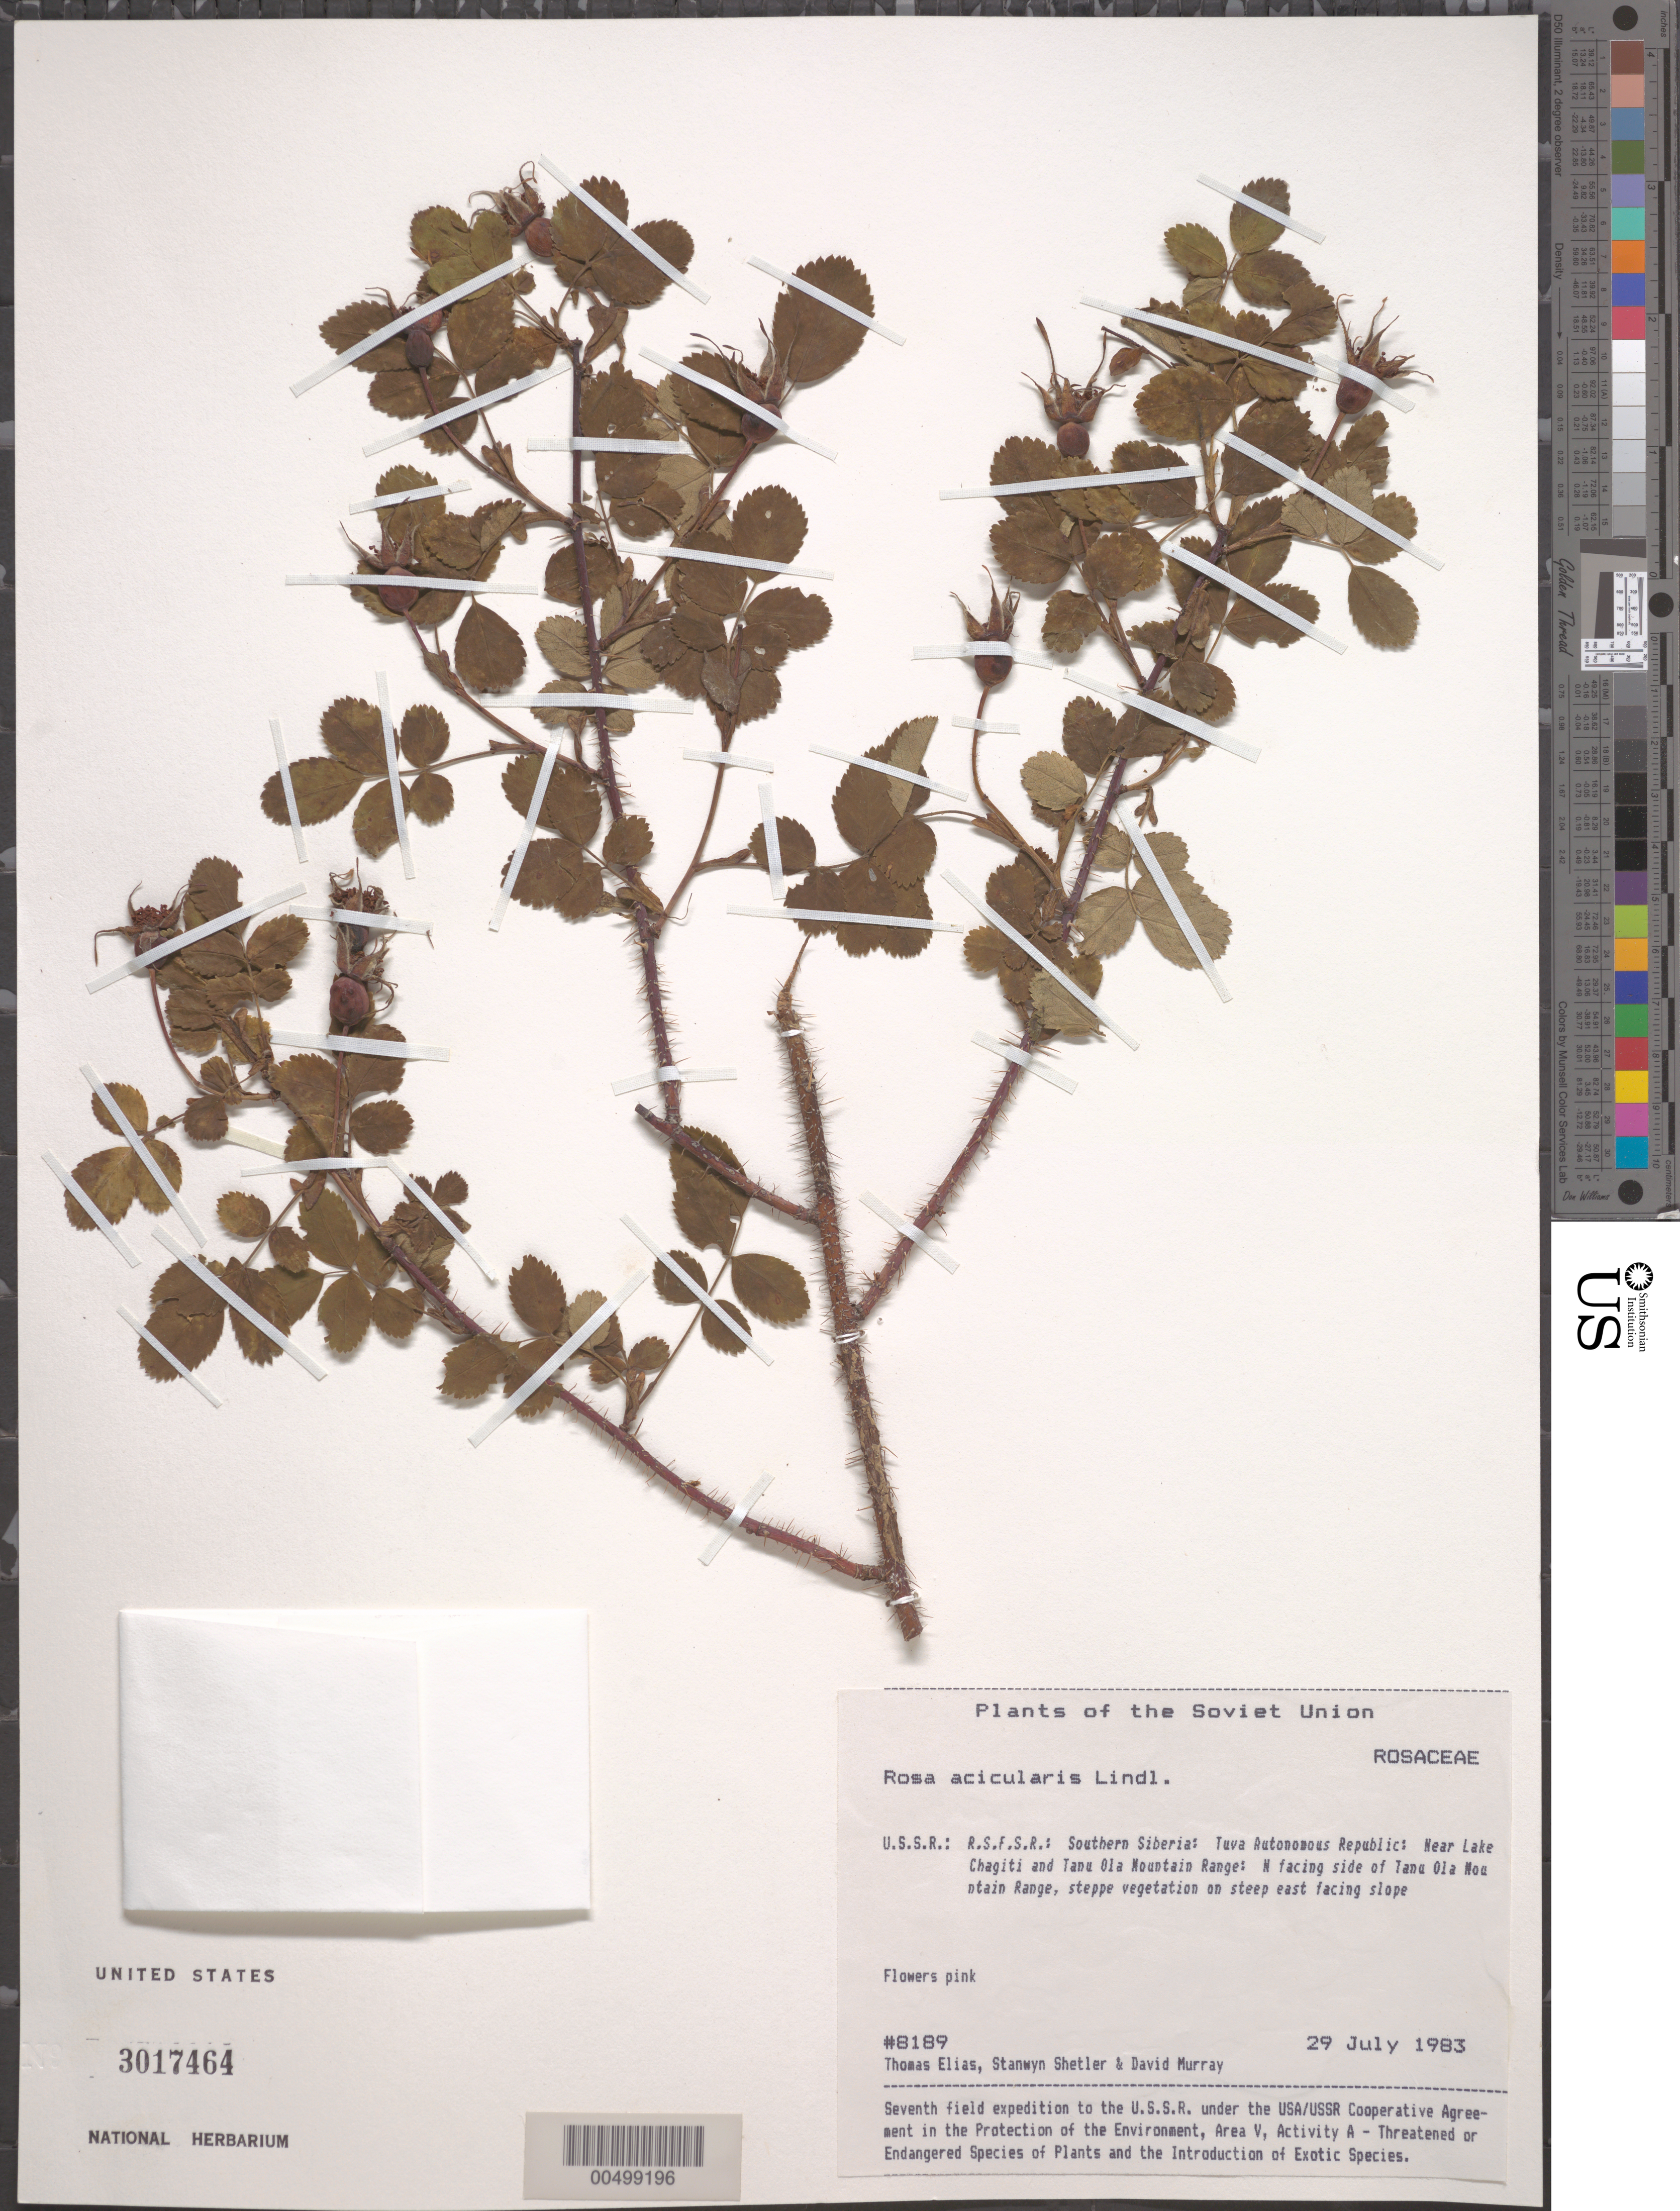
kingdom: Plantae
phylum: Tracheophyta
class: Magnoliopsida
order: Rosales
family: Rosaceae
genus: Rosa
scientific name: Rosa acicularis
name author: Lindl.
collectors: T. Elias, S. Shetler & D. F. Murray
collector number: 8189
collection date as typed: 29 Jul 1983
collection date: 1983-07-29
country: Russian Federation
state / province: Tuva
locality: Near Lake Chagitai and N-facing side of Tannu-Ola Mountain Range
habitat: steppe vegetation on steep east-facing slope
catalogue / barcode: US 3017464